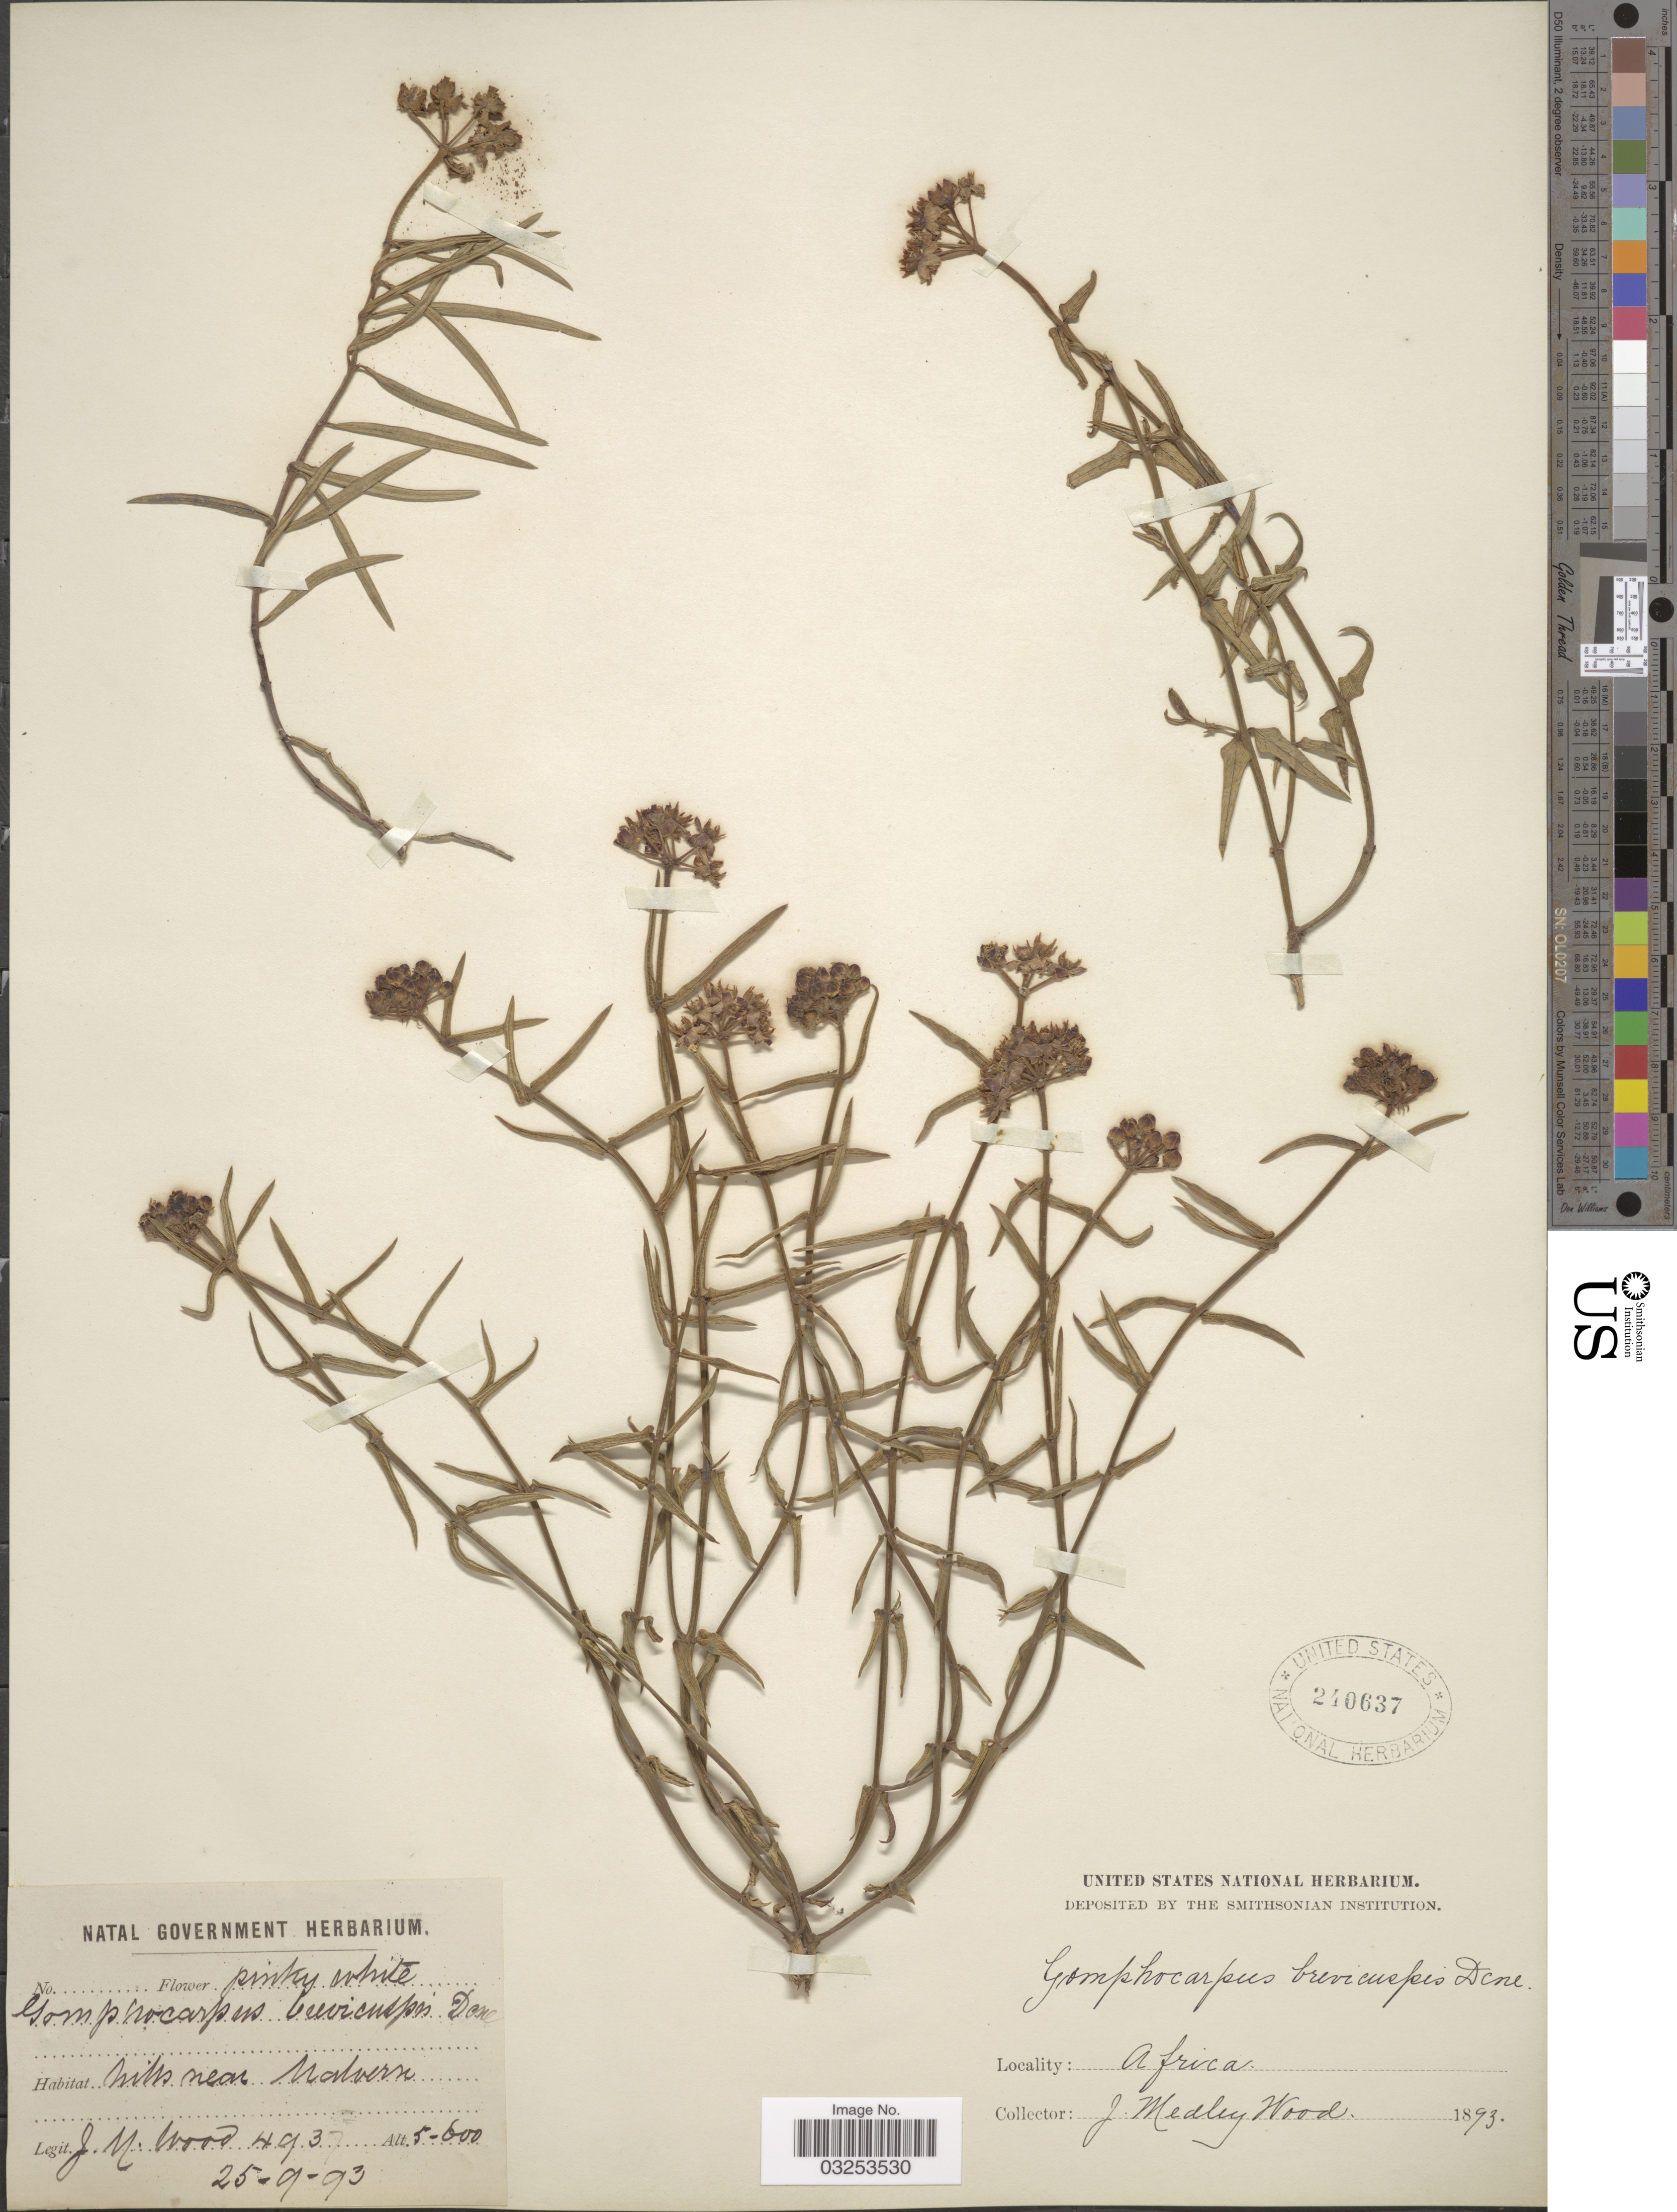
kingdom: Plantae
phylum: Tracheophyta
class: Magnoliopsida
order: Gentianales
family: Apocynaceae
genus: Gomphocarpus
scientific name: Gomphocarpus brevicuspis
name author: (E. Mey.) D. Dietr.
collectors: J. Medley Wood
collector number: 49737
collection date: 1893-09-25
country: South Africa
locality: Hills near Malvern, Africa.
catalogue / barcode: US 240637